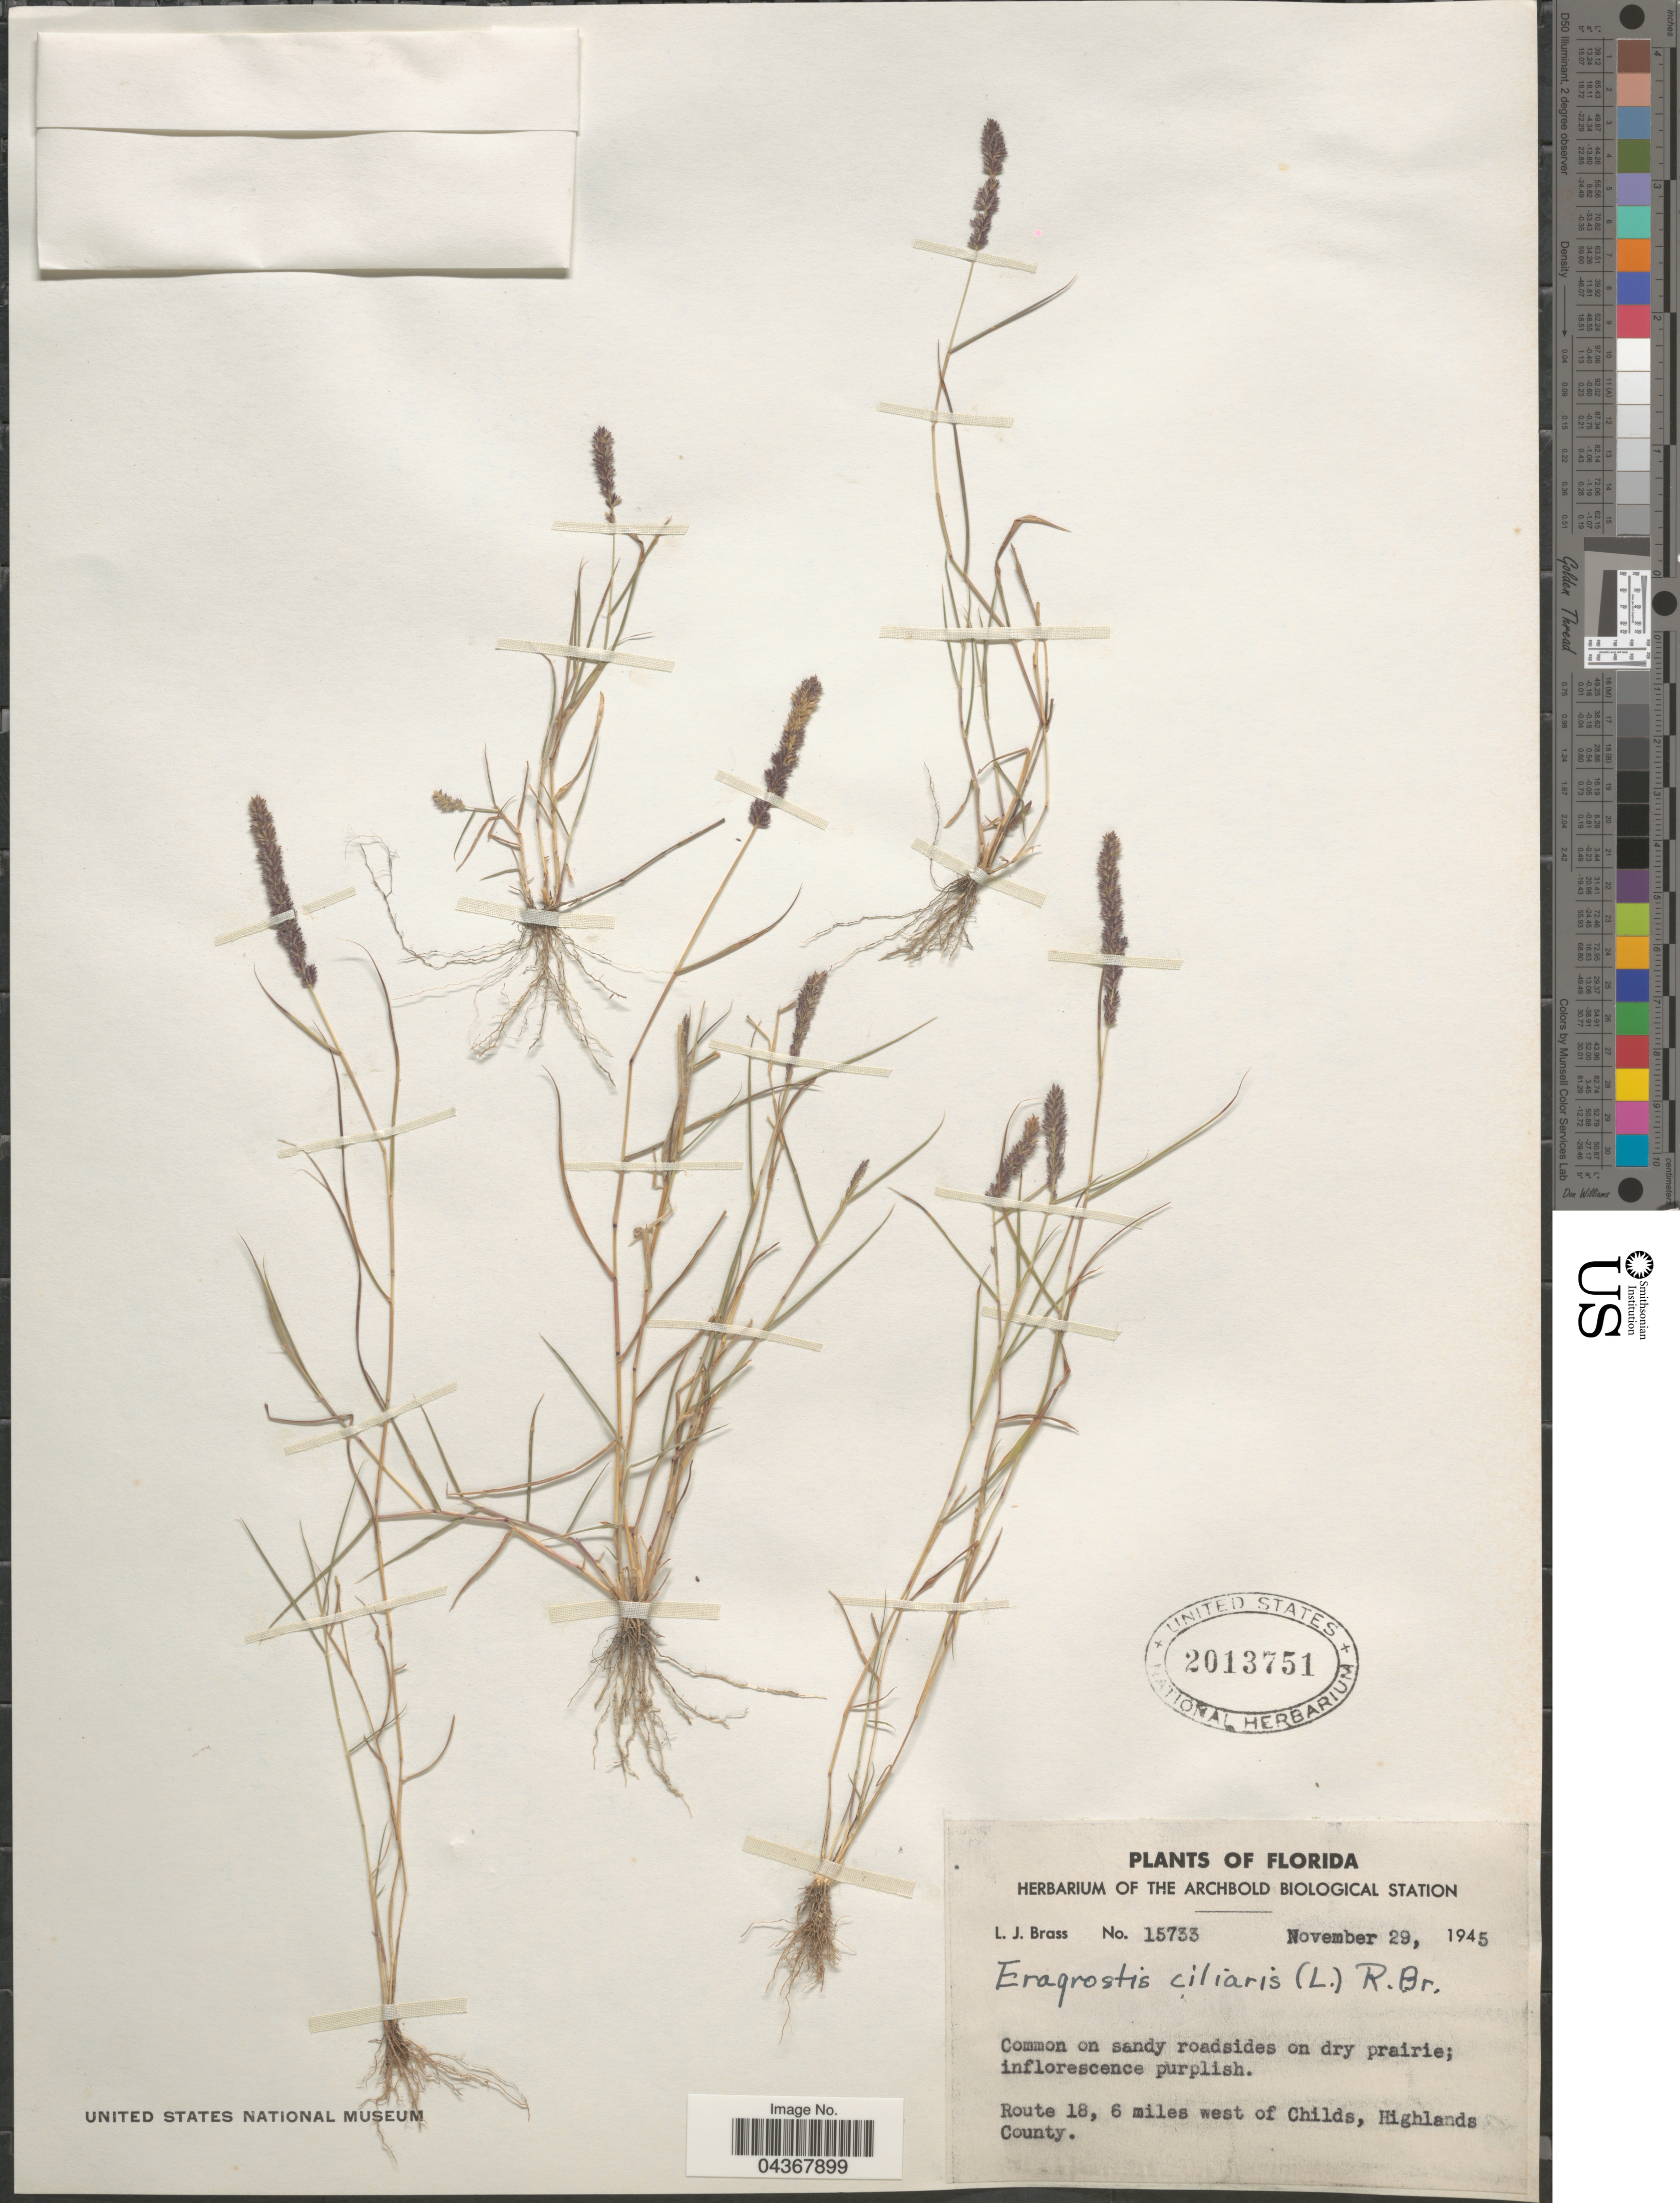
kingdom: Plantae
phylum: Tracheophyta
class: Liliopsida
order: Poales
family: Poaceae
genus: Eragrostis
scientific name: Eragrostis ciliaris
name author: (L.) R. Br.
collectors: L. J. Brass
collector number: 15733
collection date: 1945-11-29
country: United States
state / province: Florida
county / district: Highlands County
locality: Route 18, 6 miles west of Childs.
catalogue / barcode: US 2013751